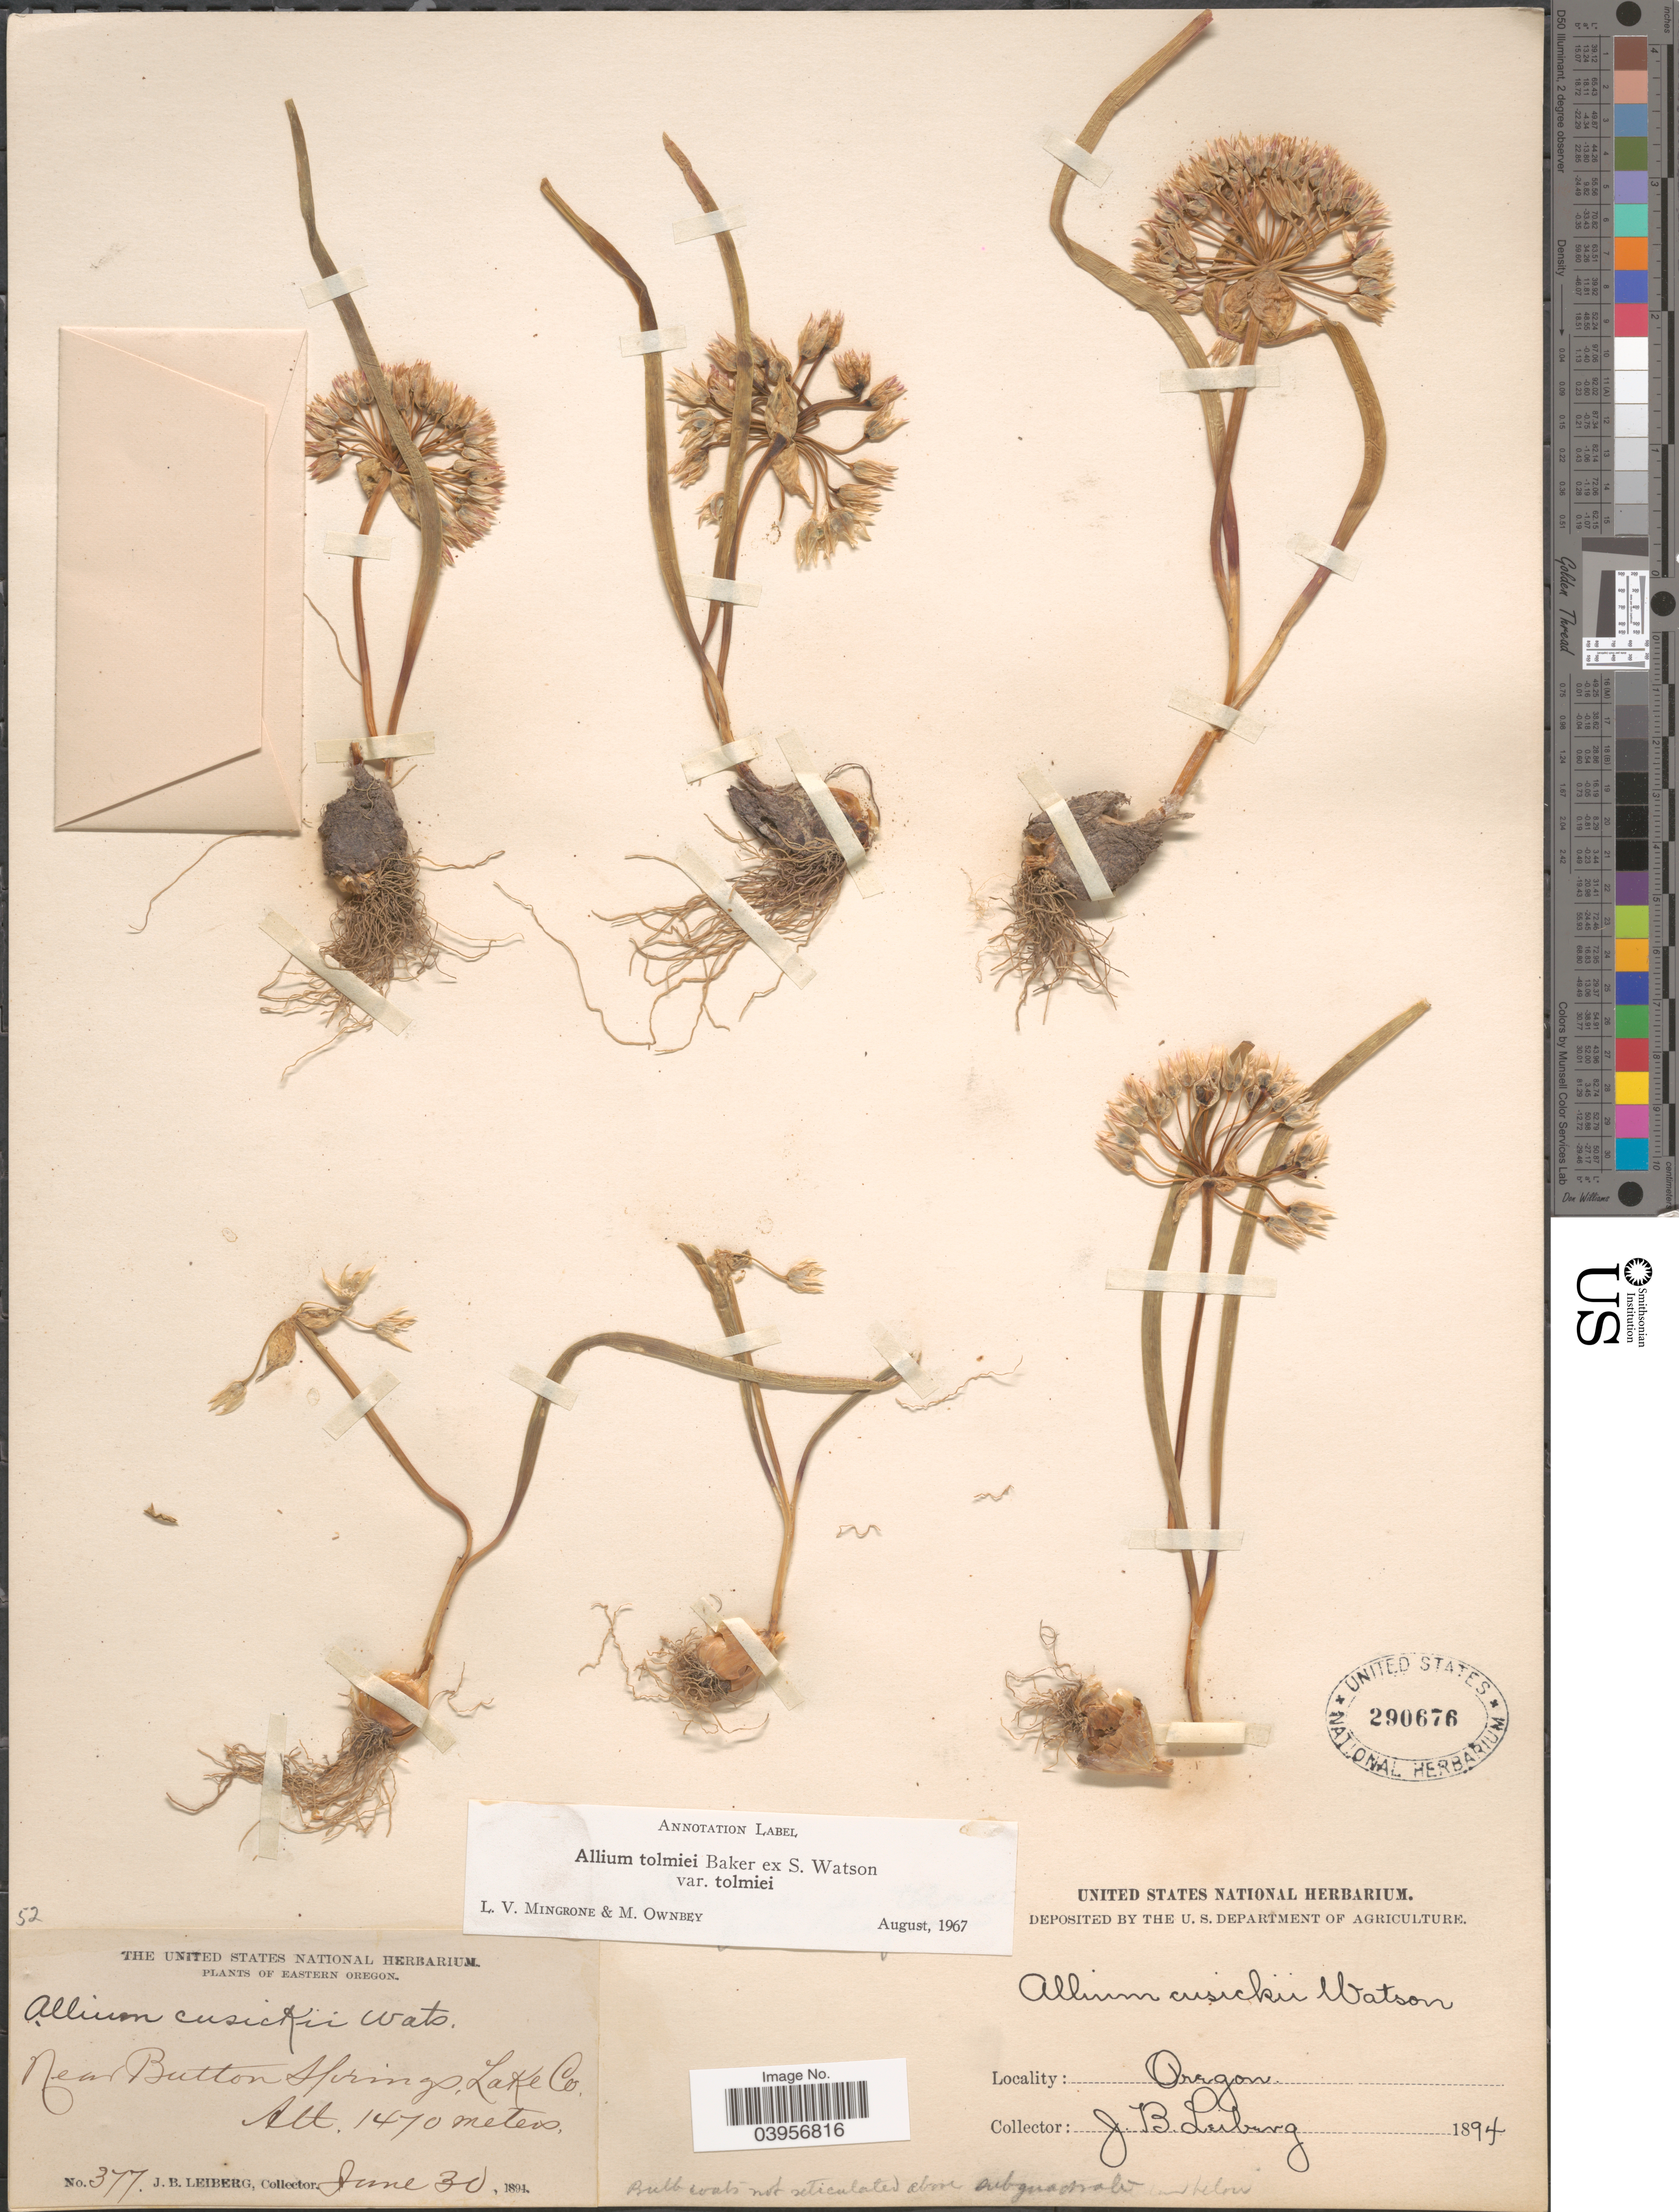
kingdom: Plantae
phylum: Tracheophyta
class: Liliopsida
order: Asparagales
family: Amaryllidaceae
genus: Allium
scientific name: Allium tolmiei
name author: Baker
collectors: J. B. Leiberg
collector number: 377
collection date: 1894-06-30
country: United States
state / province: Oregon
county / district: Lake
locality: Eastern Oregon. Near Button Springs, Lake Co.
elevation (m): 1470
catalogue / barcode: US 290676